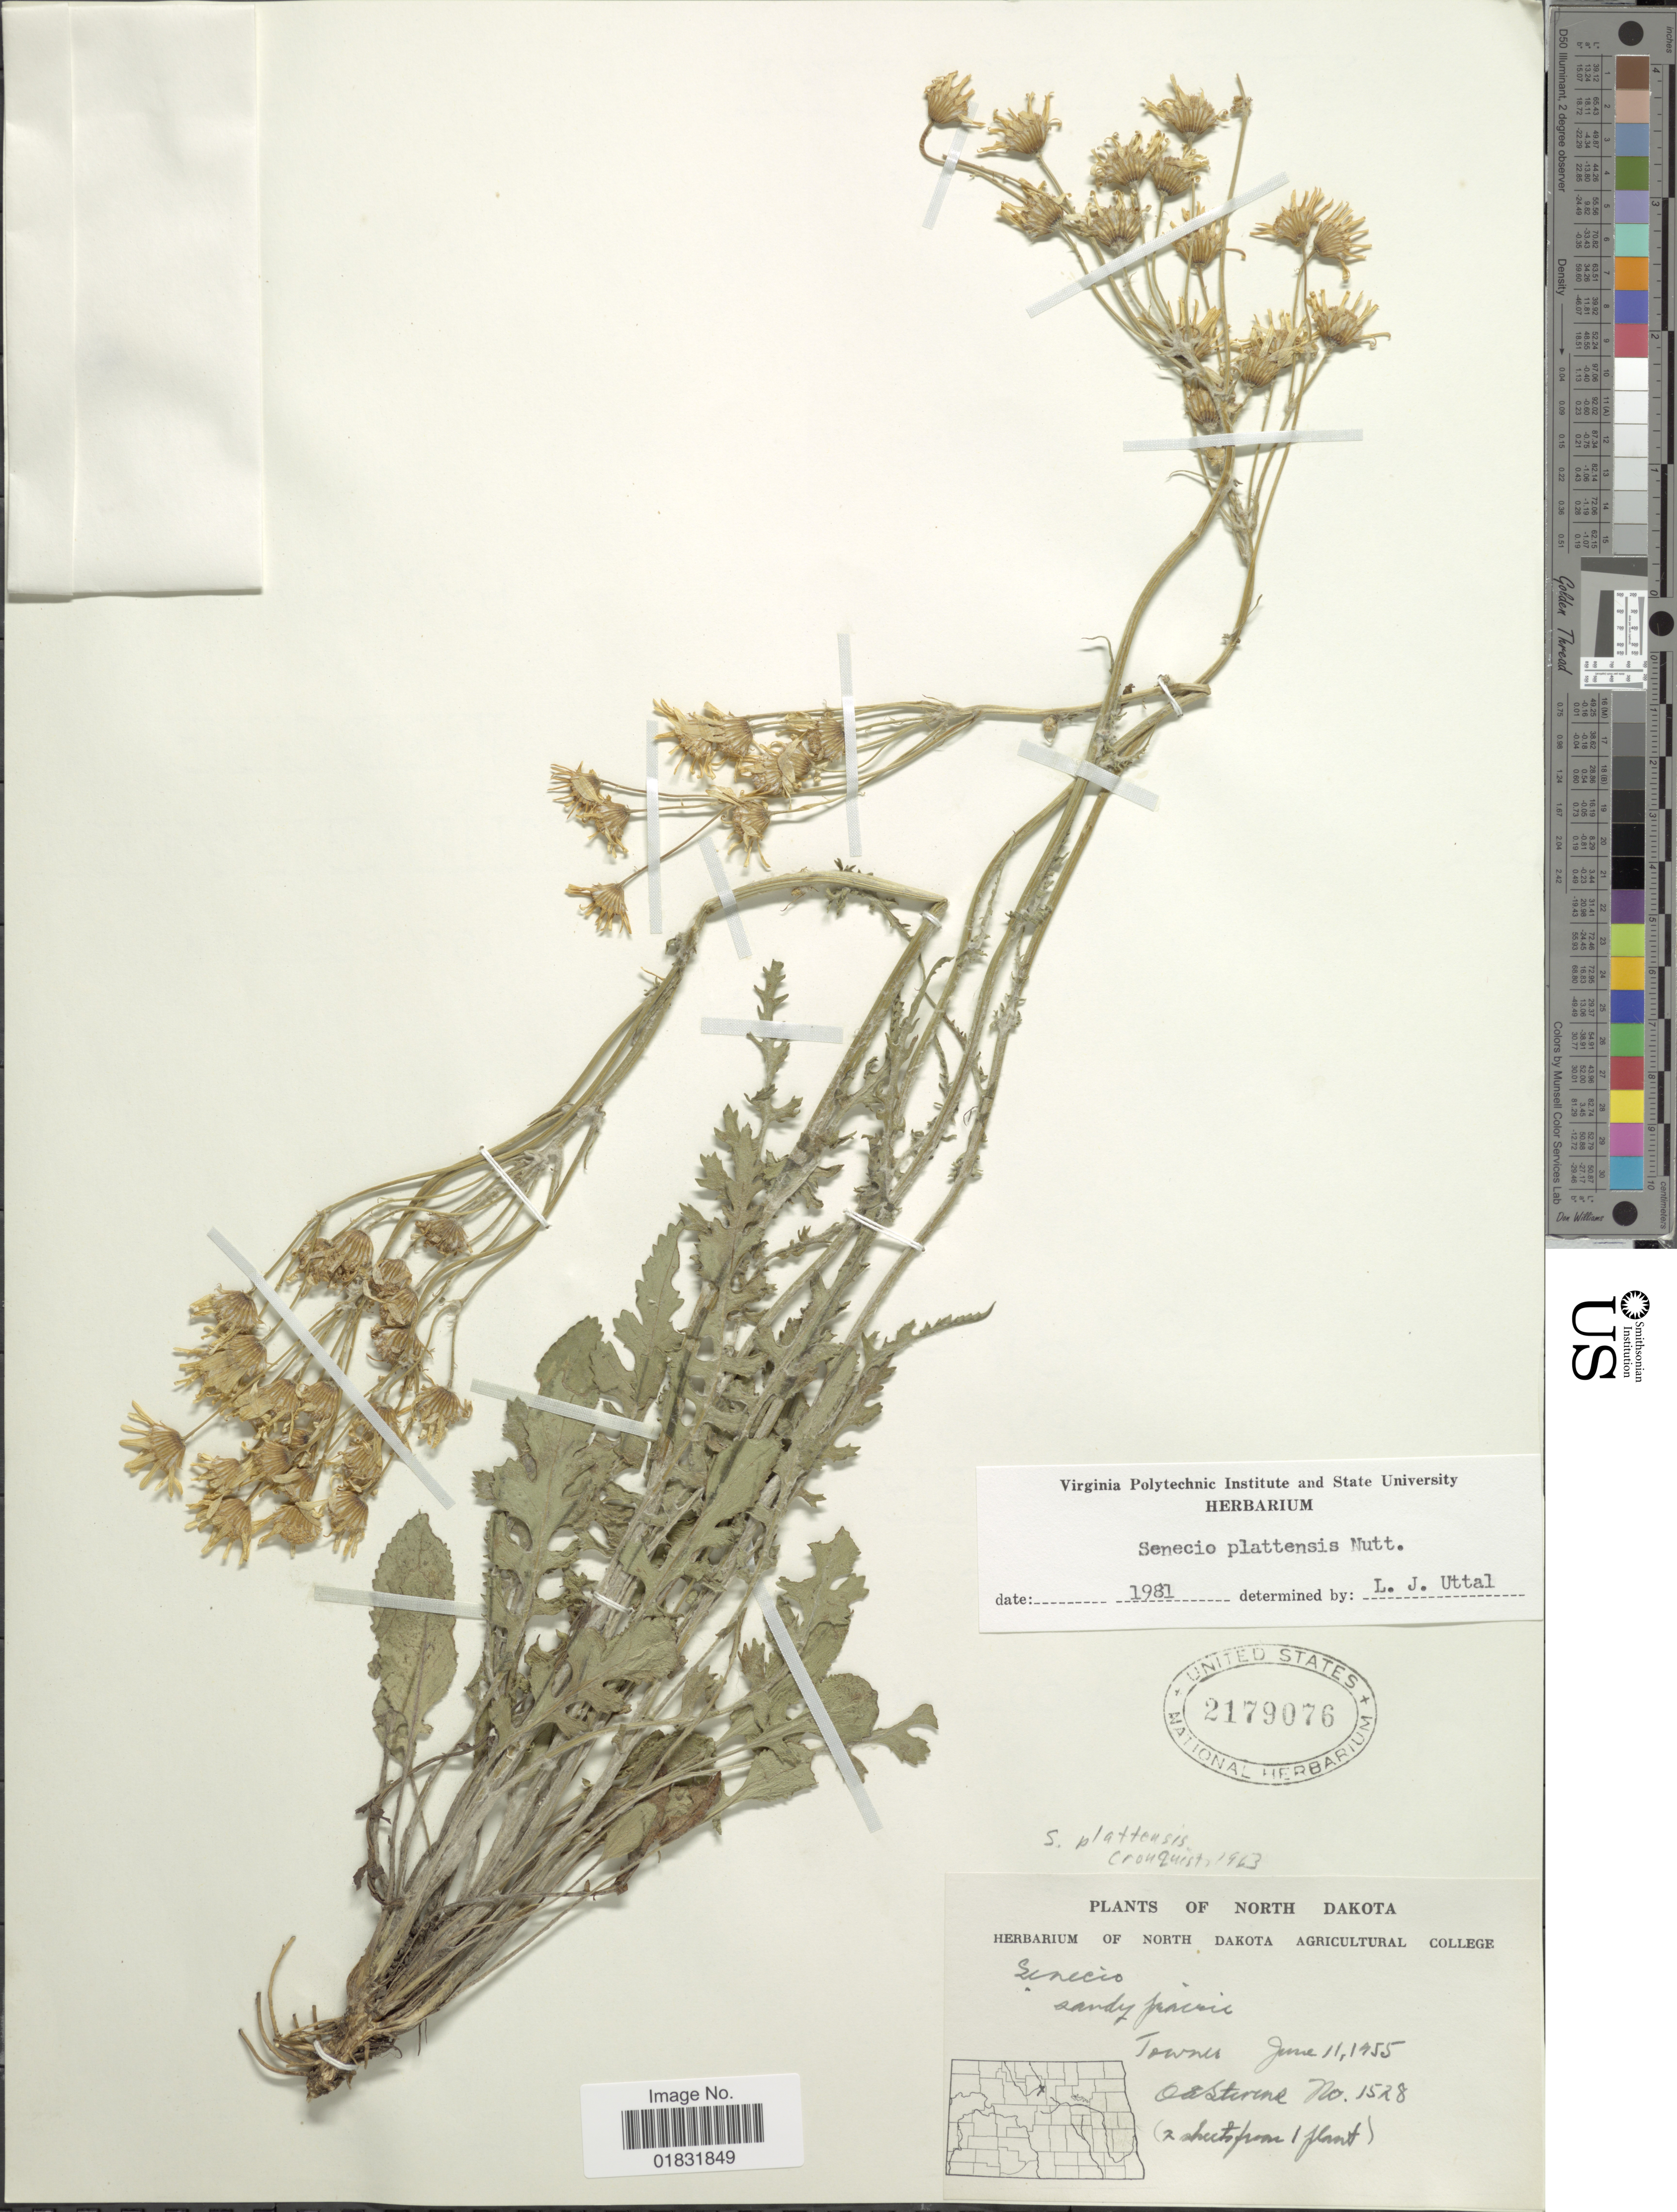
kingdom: Plantae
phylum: Tracheophyta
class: Magnoliopsida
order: Asterales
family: Asteraceae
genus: Packera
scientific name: Packera plattensis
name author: W.A. Weber & Á. Löve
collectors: O. A. Stevens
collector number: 1528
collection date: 1955-06-11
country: United States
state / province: North Dakota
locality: Sandy prairiem Townes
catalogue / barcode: US 2179076